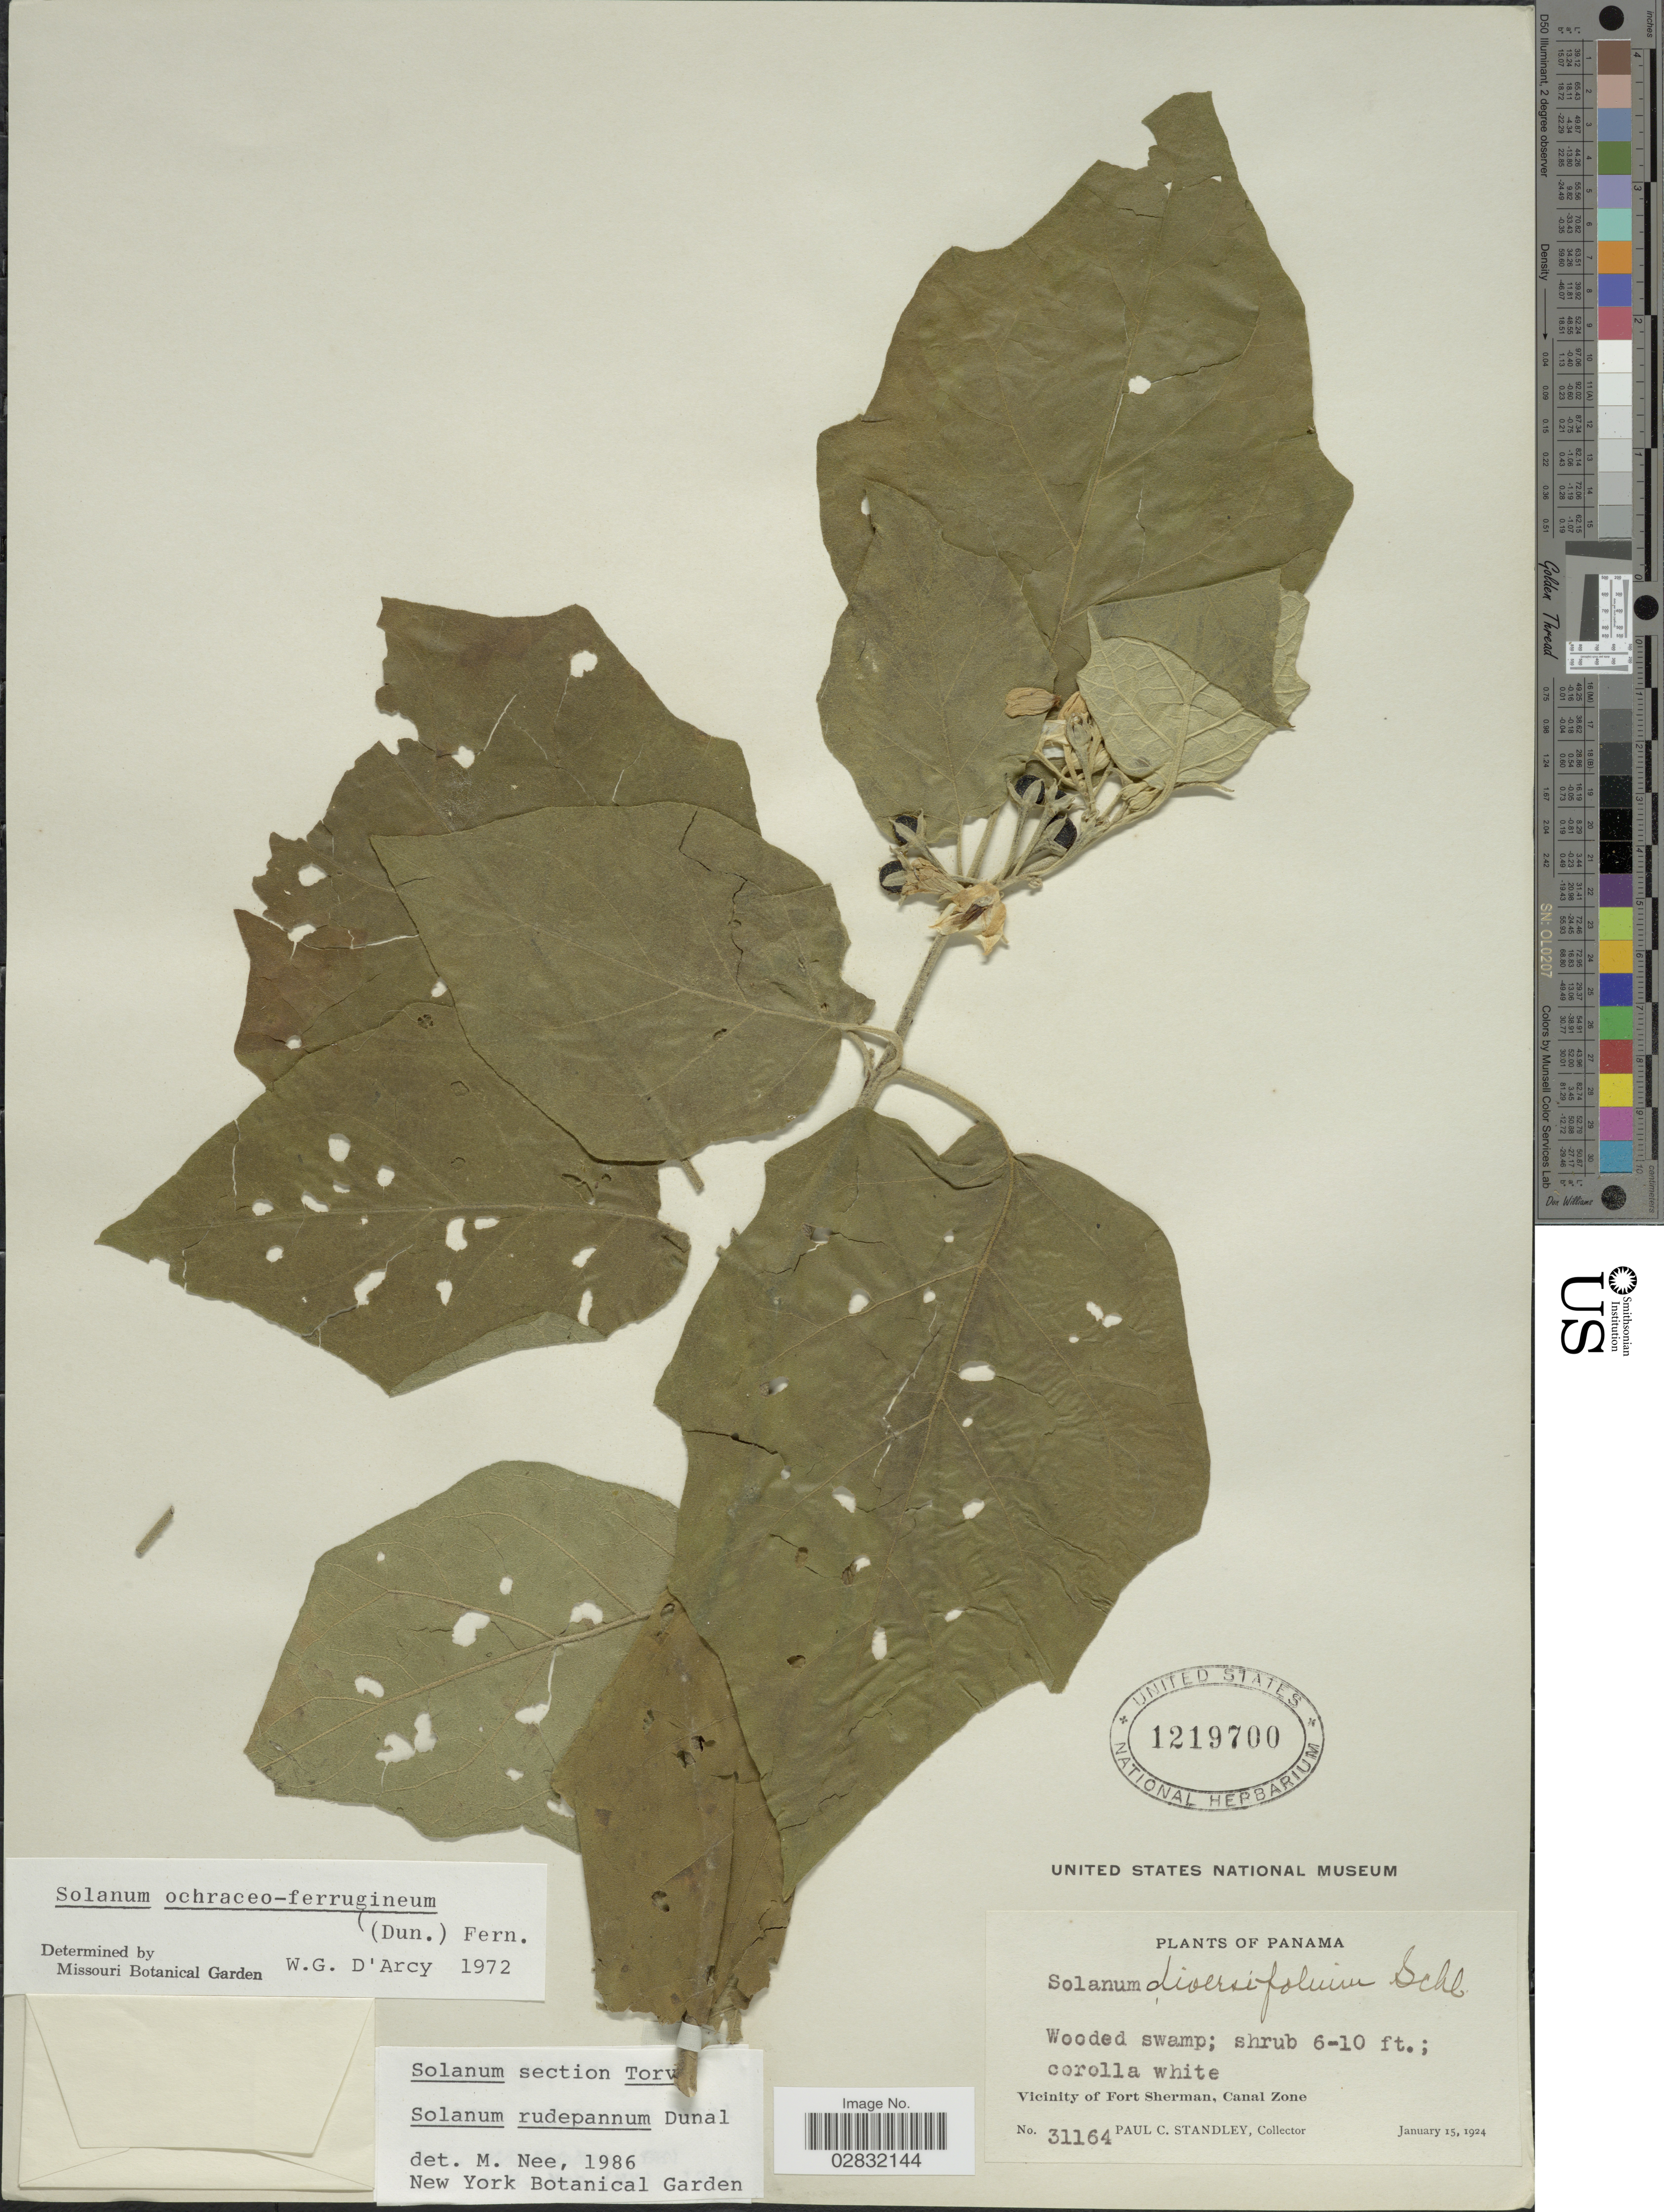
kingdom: Plantae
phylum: Tracheophyta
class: Magnoliopsida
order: Solanales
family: Solanaceae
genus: Solanum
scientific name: Solanum rudepannum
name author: Dunal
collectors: P. C. Standley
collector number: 31164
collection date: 1924-01-15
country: Panama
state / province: Colón / Panamá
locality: Vicinity of Fort Sherman, Canal Zone.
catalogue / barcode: US 1219700